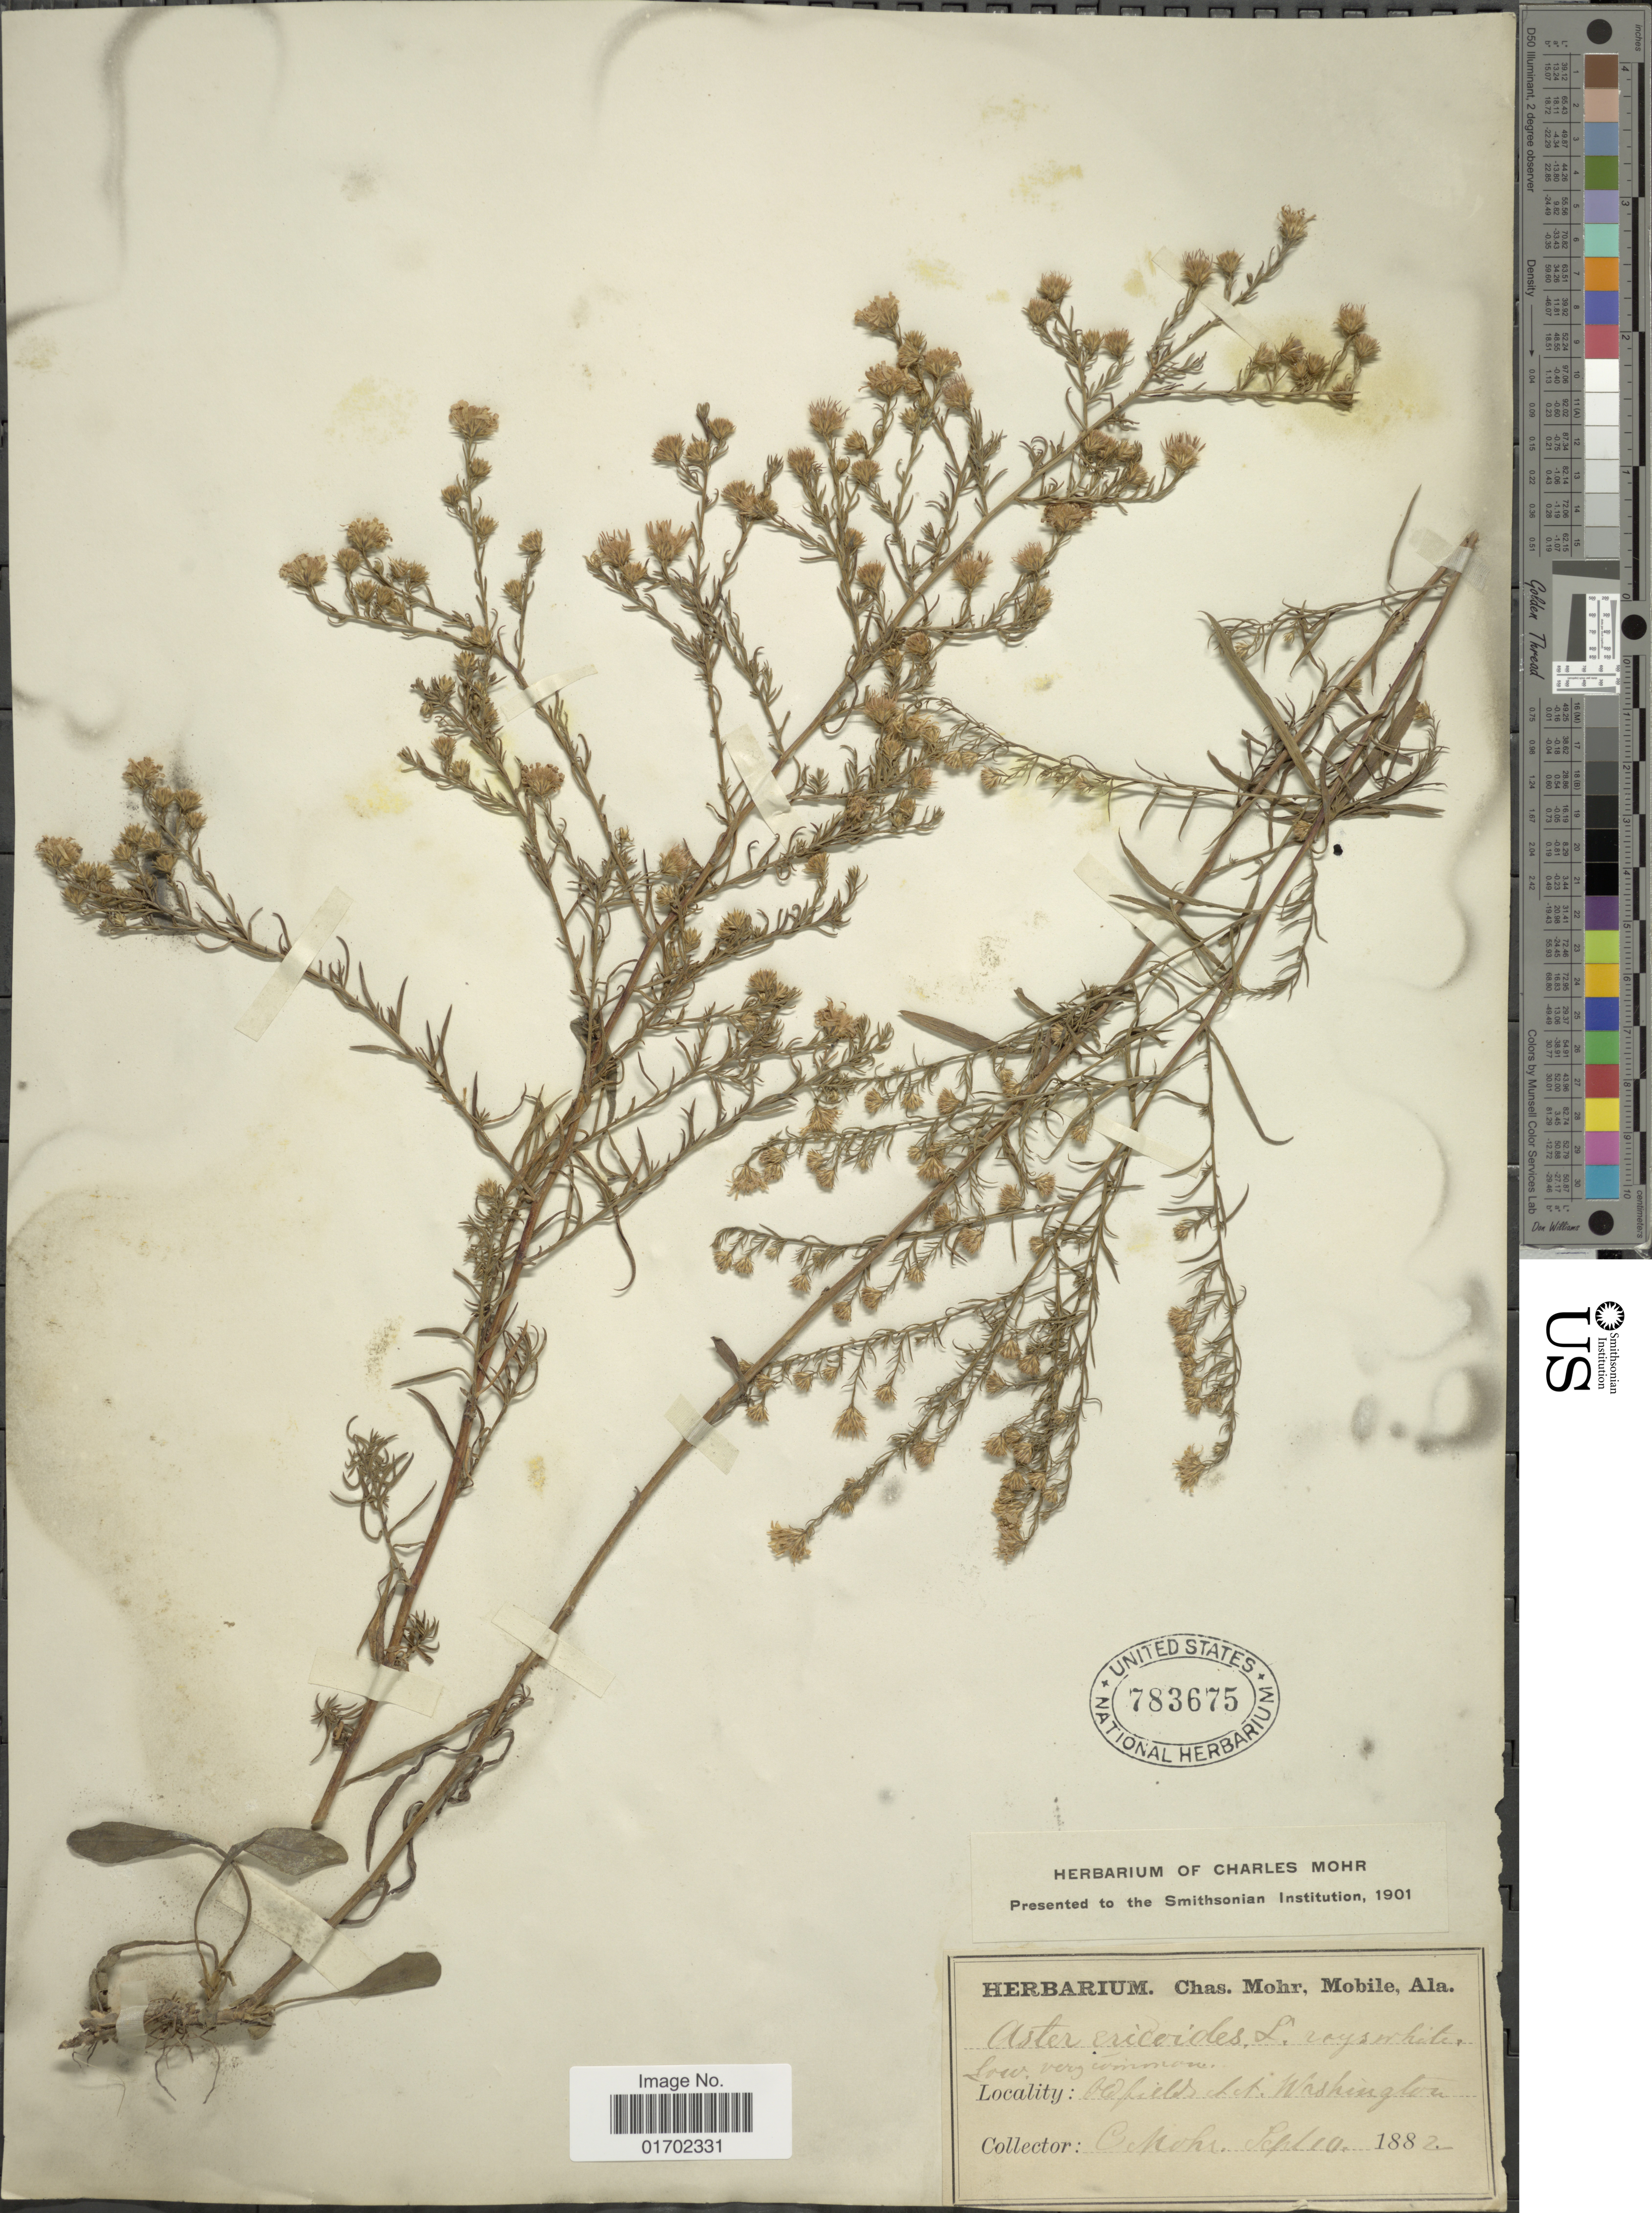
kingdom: Plantae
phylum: Tracheophyta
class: Magnoliopsida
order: Asterales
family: Asteraceae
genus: Symphyotrichum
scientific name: Symphyotrichum pilosum var. pilosum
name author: (Willd.) G.L. Nesom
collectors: Mohr, C. T. (herbarium)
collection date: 1882-09-10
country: United States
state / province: Washington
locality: Old fields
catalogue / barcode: US 783675